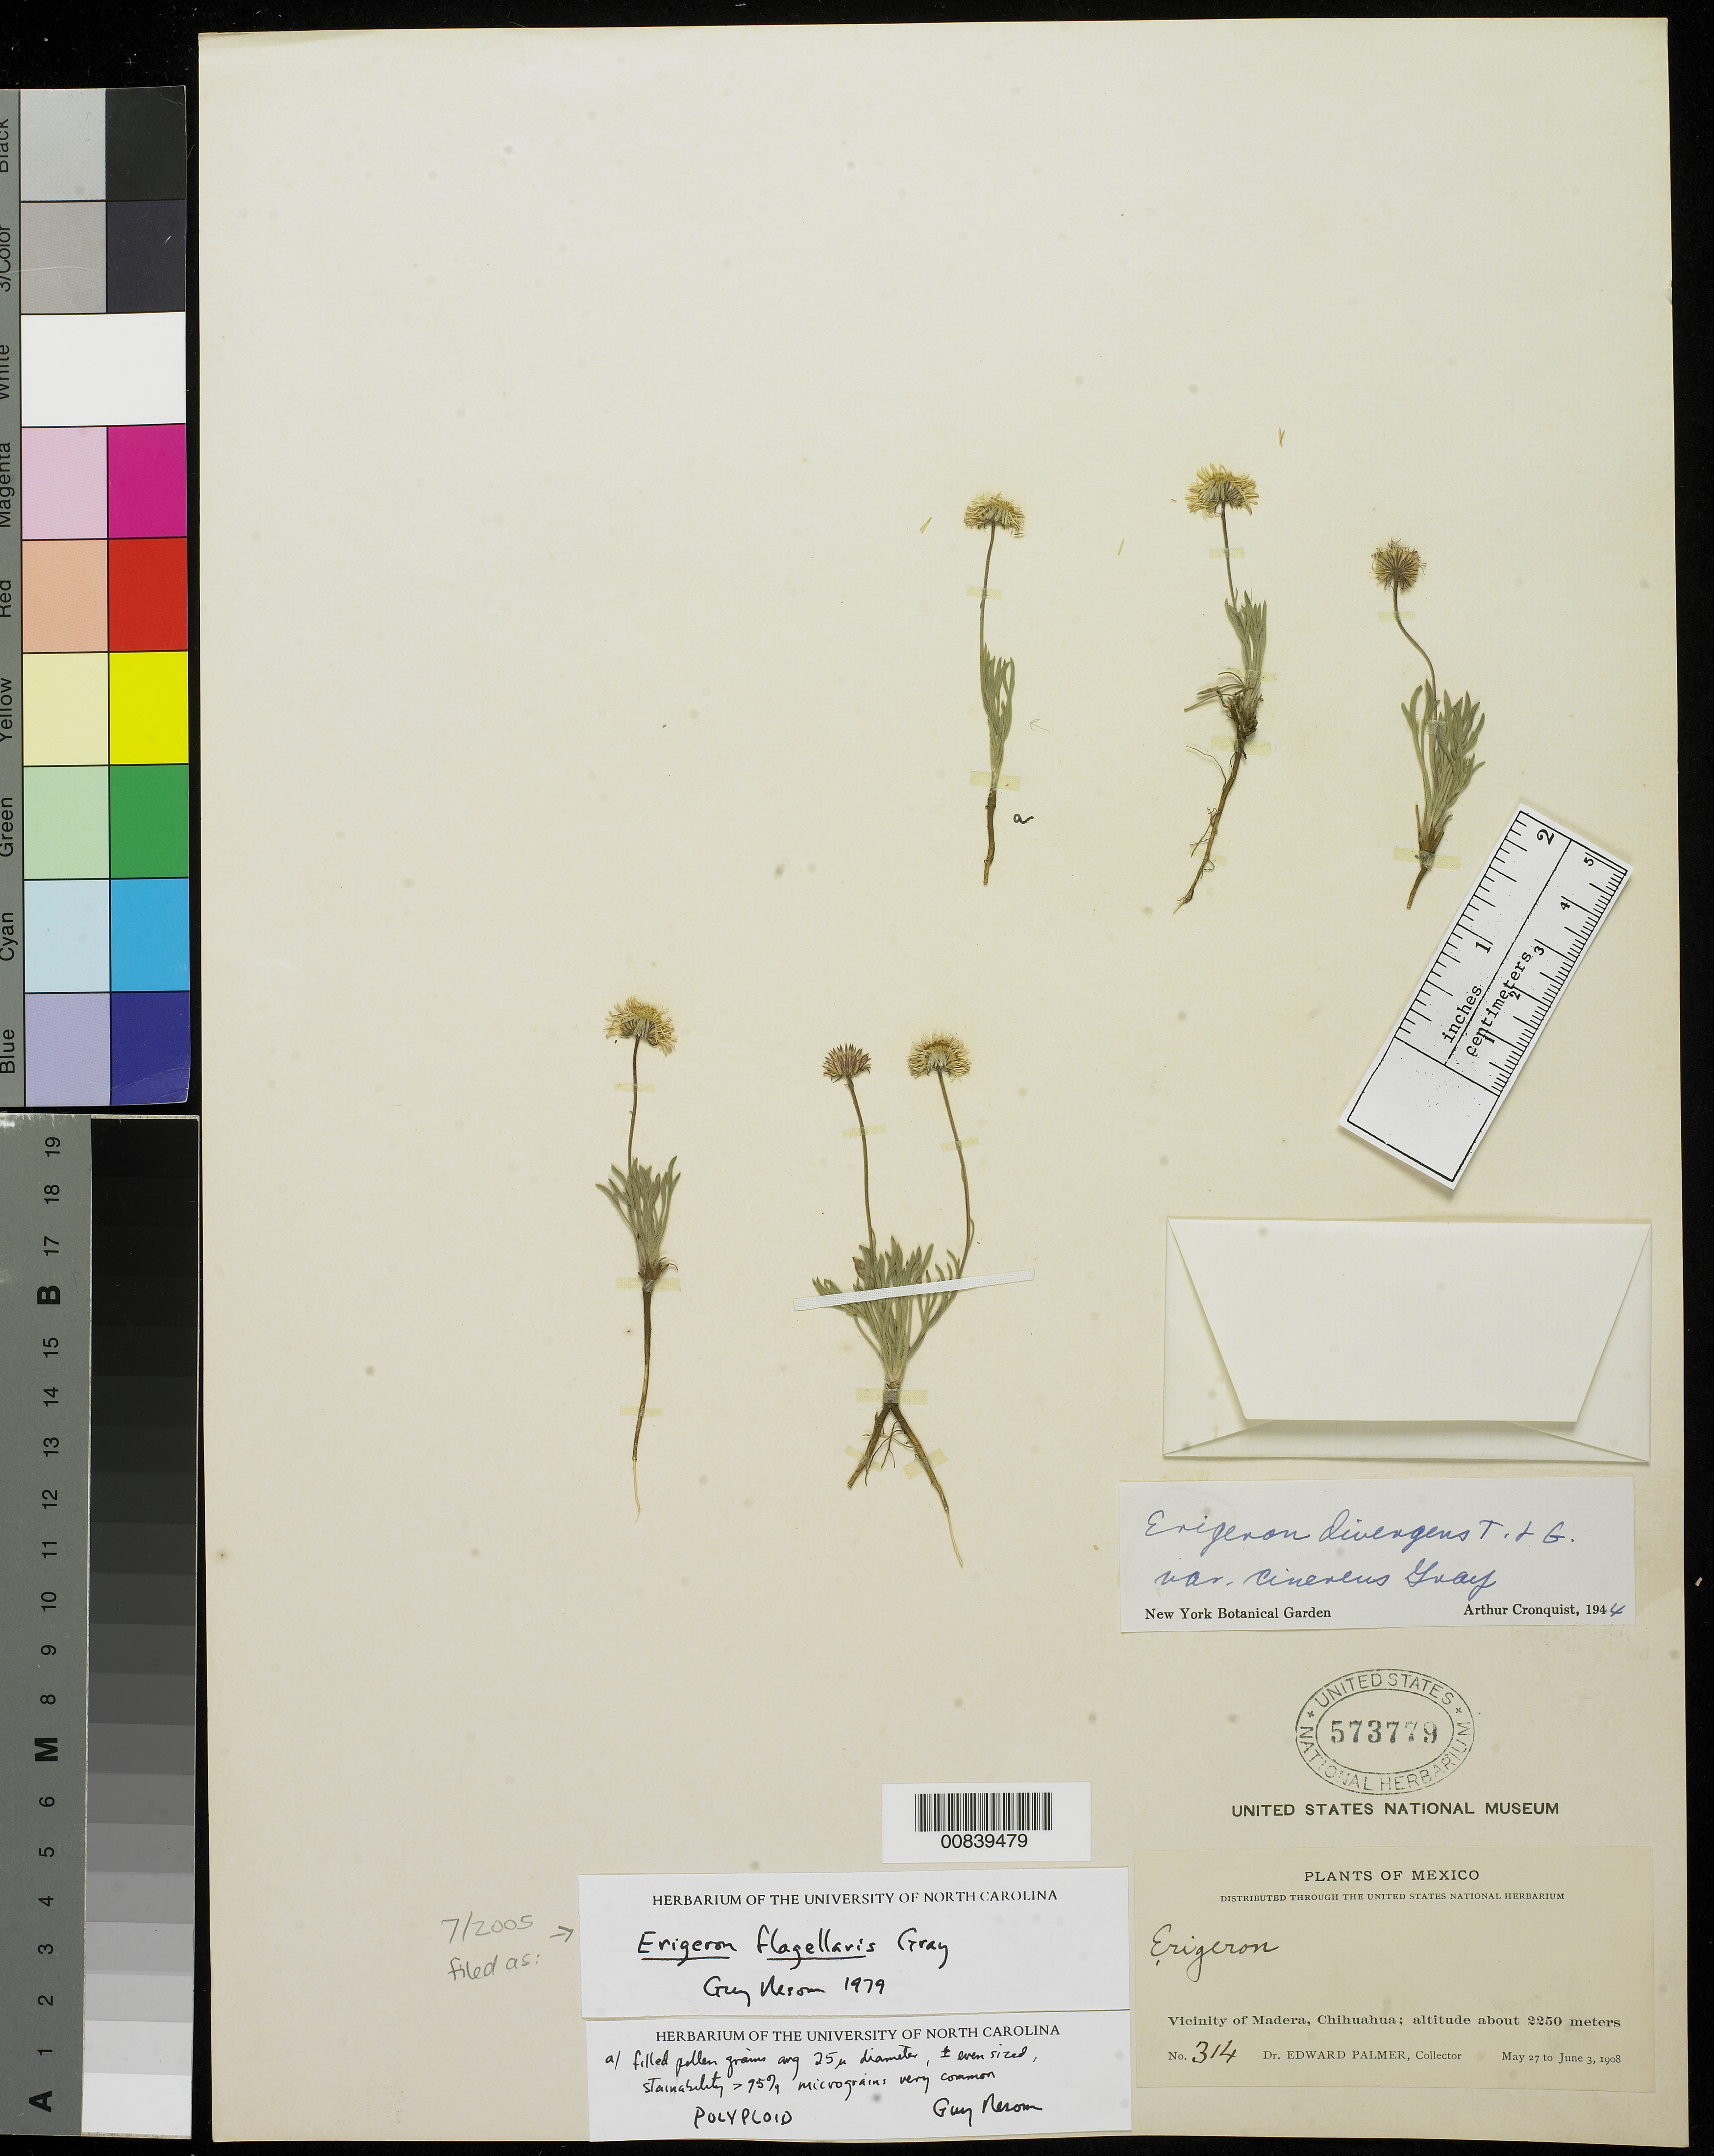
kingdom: Plantae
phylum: Tracheophyta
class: Magnoliopsida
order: Asterales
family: Asteraceae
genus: Erigeron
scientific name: Erigeron flagellaris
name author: A. Gray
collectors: E. Palmer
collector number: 314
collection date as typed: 27 May 1908 to 03 Jun 1908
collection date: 1908-05-27/1908-06-03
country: Mexico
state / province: Chihuahua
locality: Vicinity of Madera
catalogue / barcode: US 573779